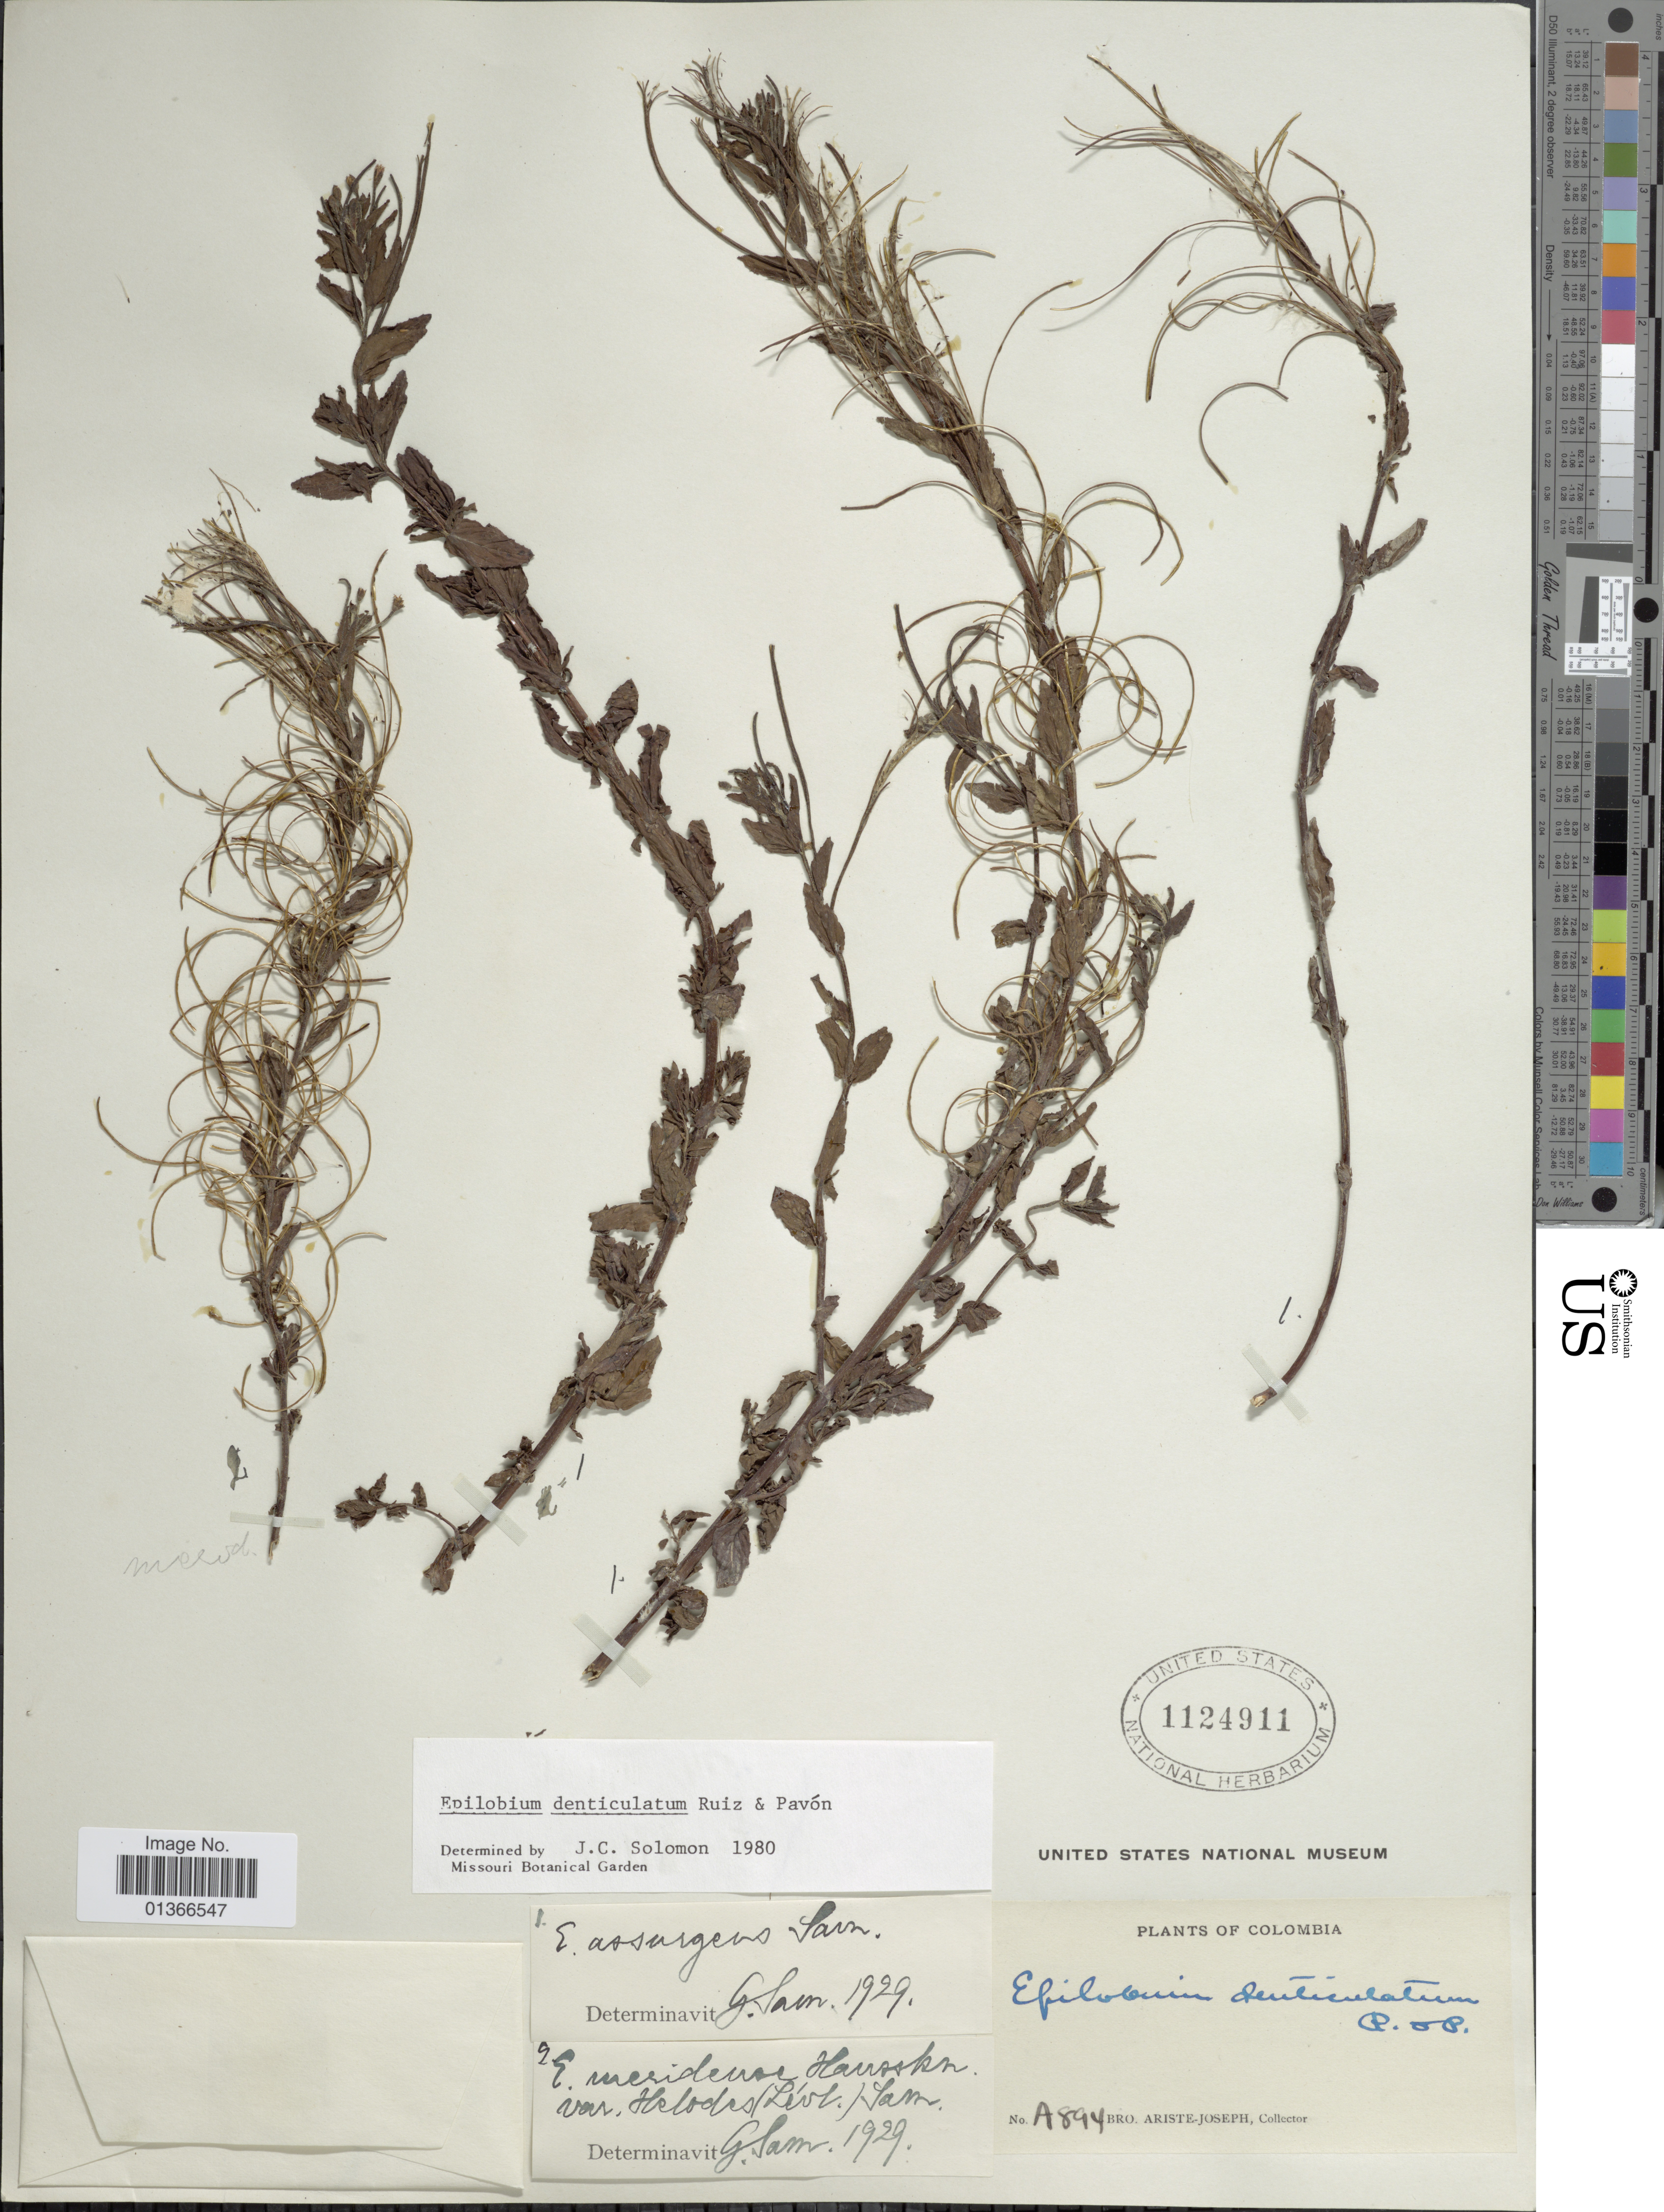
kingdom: Plantae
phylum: Tracheophyta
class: Magnoliopsida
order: Myrtales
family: Onagraceae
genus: Epilobium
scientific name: Epilobium denticulatum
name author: Ruiz & Pav.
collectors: Bro. Ariste-Joseph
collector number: A894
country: Colombia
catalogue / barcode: US 1124911